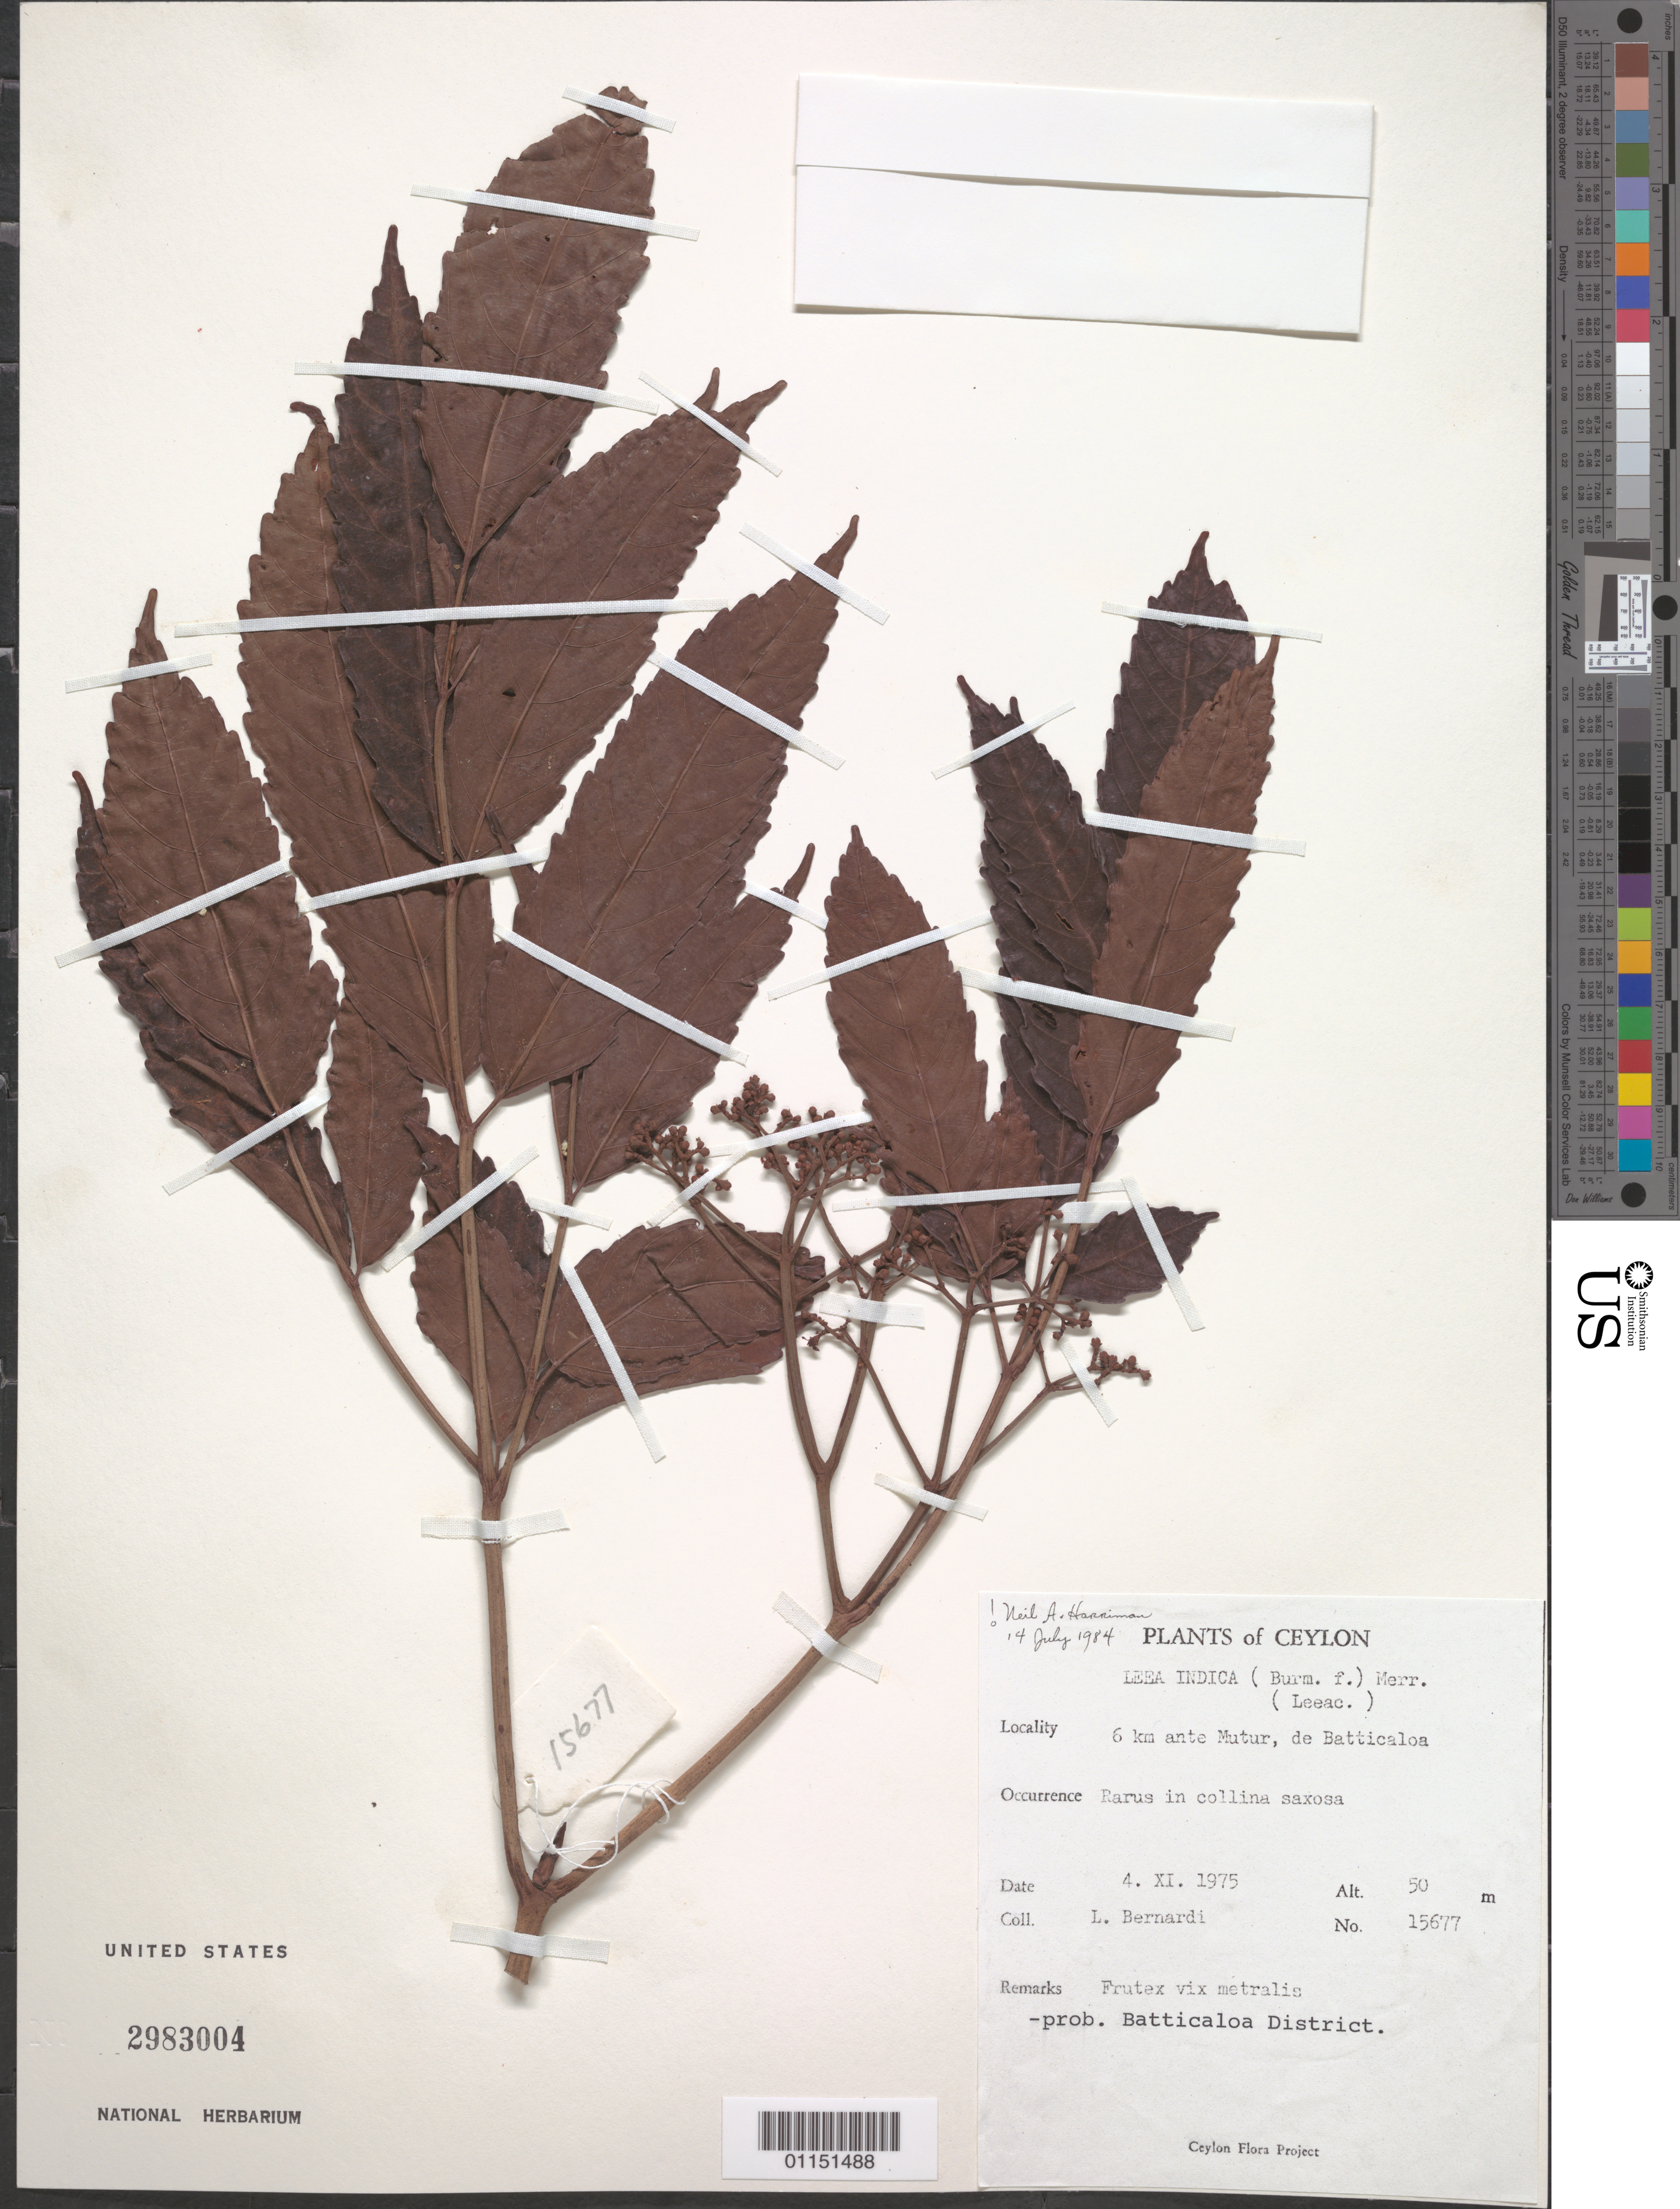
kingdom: Plantae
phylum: Tracheophyta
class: Magnoliopsida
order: Vitales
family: Vitaceae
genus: Leea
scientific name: Leea indica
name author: (Burm. f.) Merr.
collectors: A. L. Bernardi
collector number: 15677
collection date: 1975-11-04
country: Sri Lanka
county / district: Batticaloa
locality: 6 km ante Mutur, de Batticaloa.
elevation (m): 50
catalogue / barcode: US 2983004